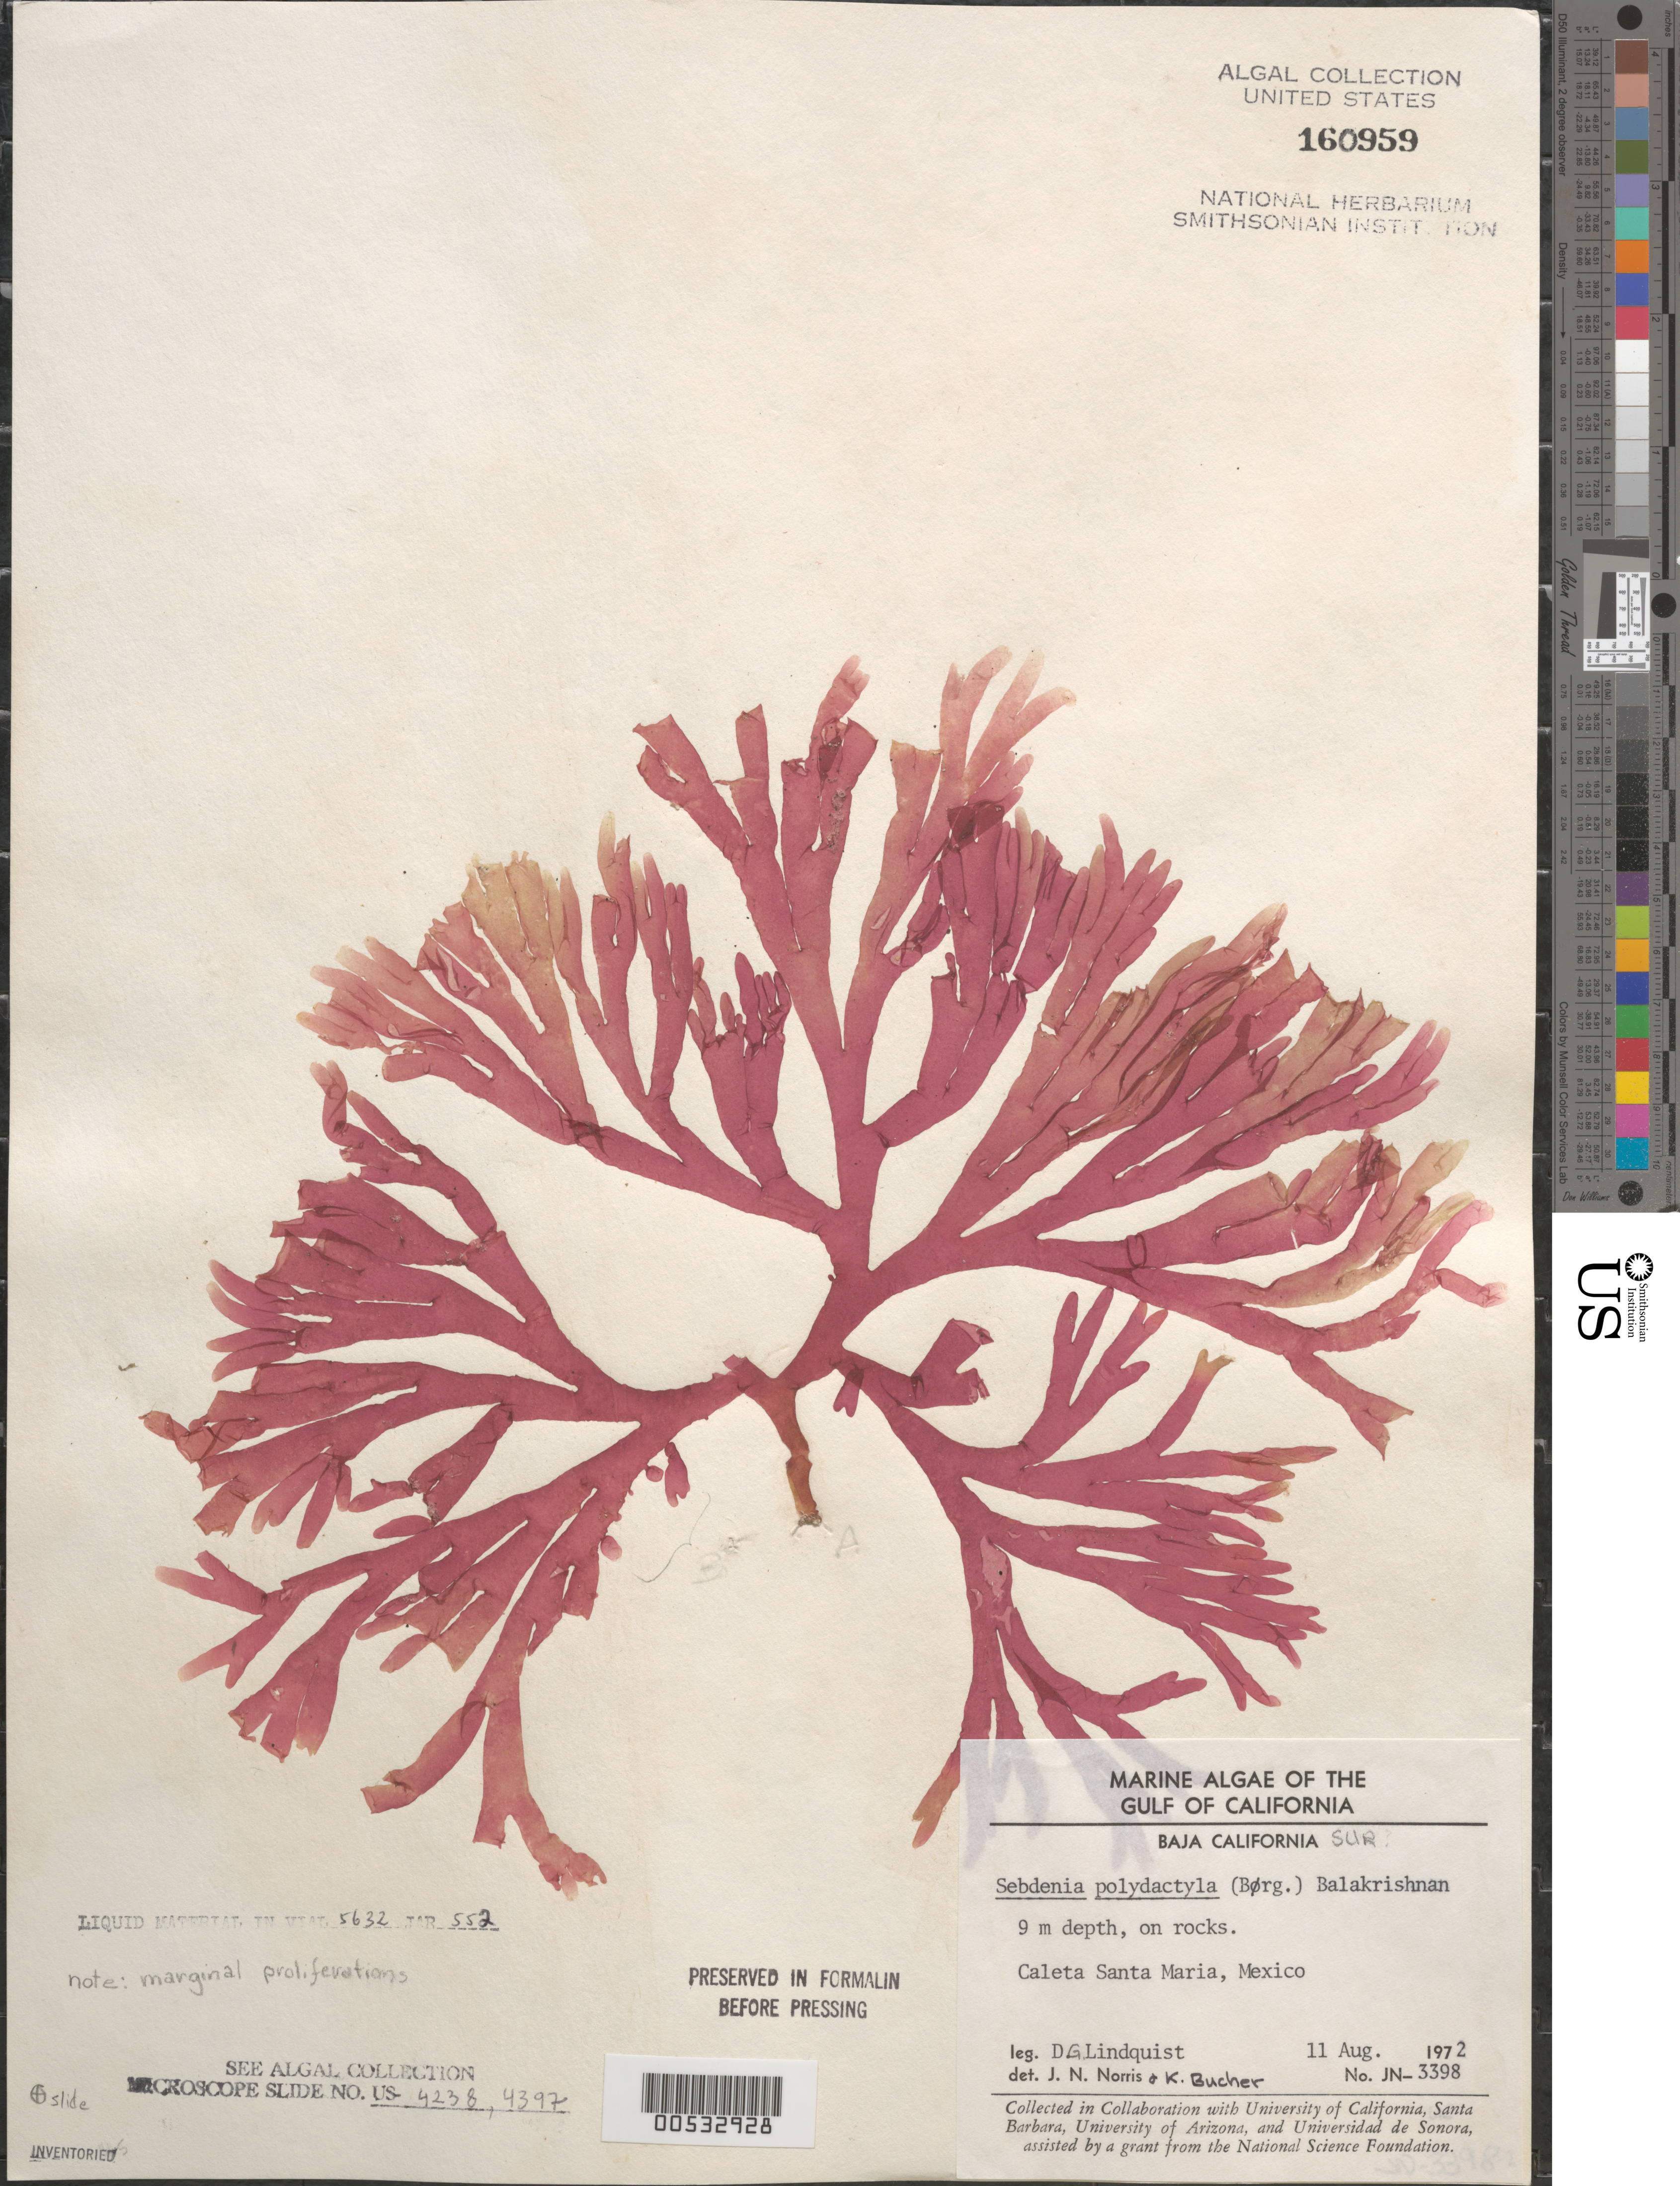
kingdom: Plantae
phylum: Rhodophyta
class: Florideophyceae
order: Sebdeniales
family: Sebdeniaceae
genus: Sebdenia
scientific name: Sebdenia polydactyla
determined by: Norris, J. N.; Bucher, K. E.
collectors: D. Lindquist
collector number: JN-3398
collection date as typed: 11 Aug 1972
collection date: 1972-08-11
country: Mexico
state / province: Baja California Sur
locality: Caleta Santa Maria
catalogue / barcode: US 160959